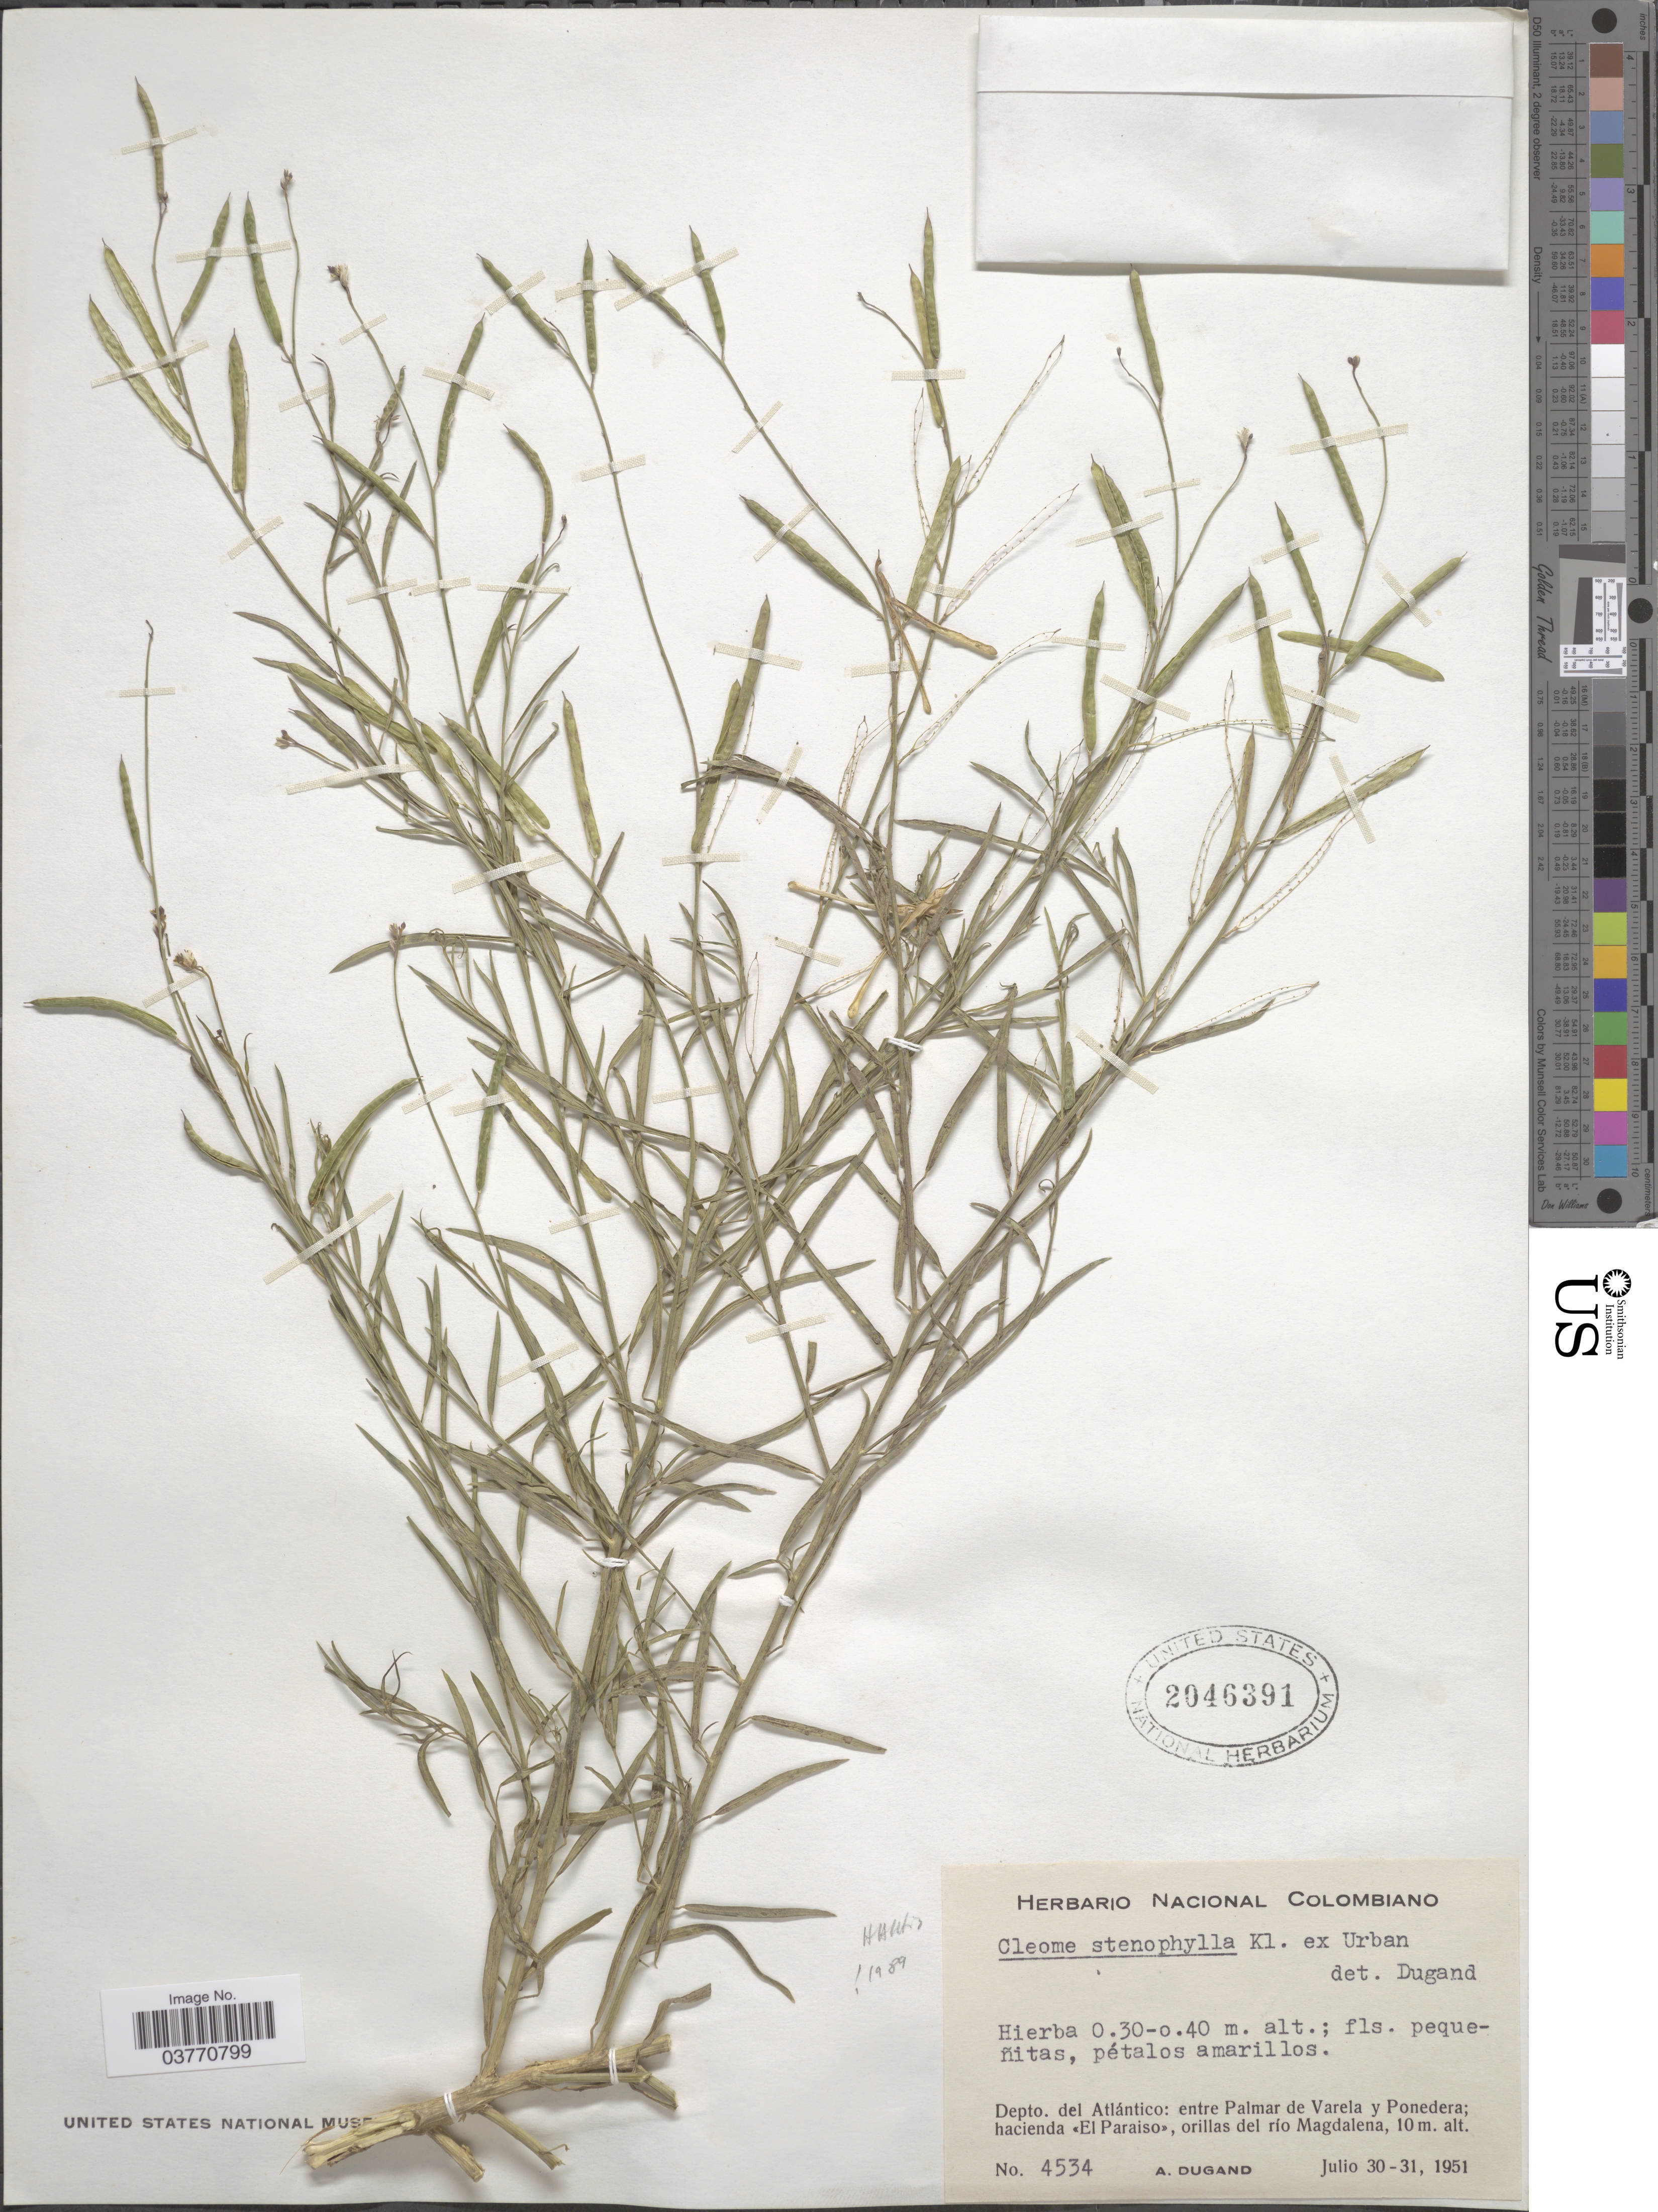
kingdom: Plantae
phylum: Tracheophyta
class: Magnoliopsida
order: Brassicales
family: Cleomaceae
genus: Physostemon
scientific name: Physostemon stenophyllus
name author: (Klotzsch ex Urb.) Iltis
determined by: Strong, M. T., (US), Smithsonian Institution - National Museum of Natural History (UNITED STATES)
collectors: A. Dugand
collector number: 4534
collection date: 1951-07-30/1951-07-31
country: Colombia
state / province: Atlántico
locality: Depto. del Atlántico: entre Palmar de Varela y Ponedera; hacienda <El Paraiso>, orillas del río Magdalena.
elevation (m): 10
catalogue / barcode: US 2046391